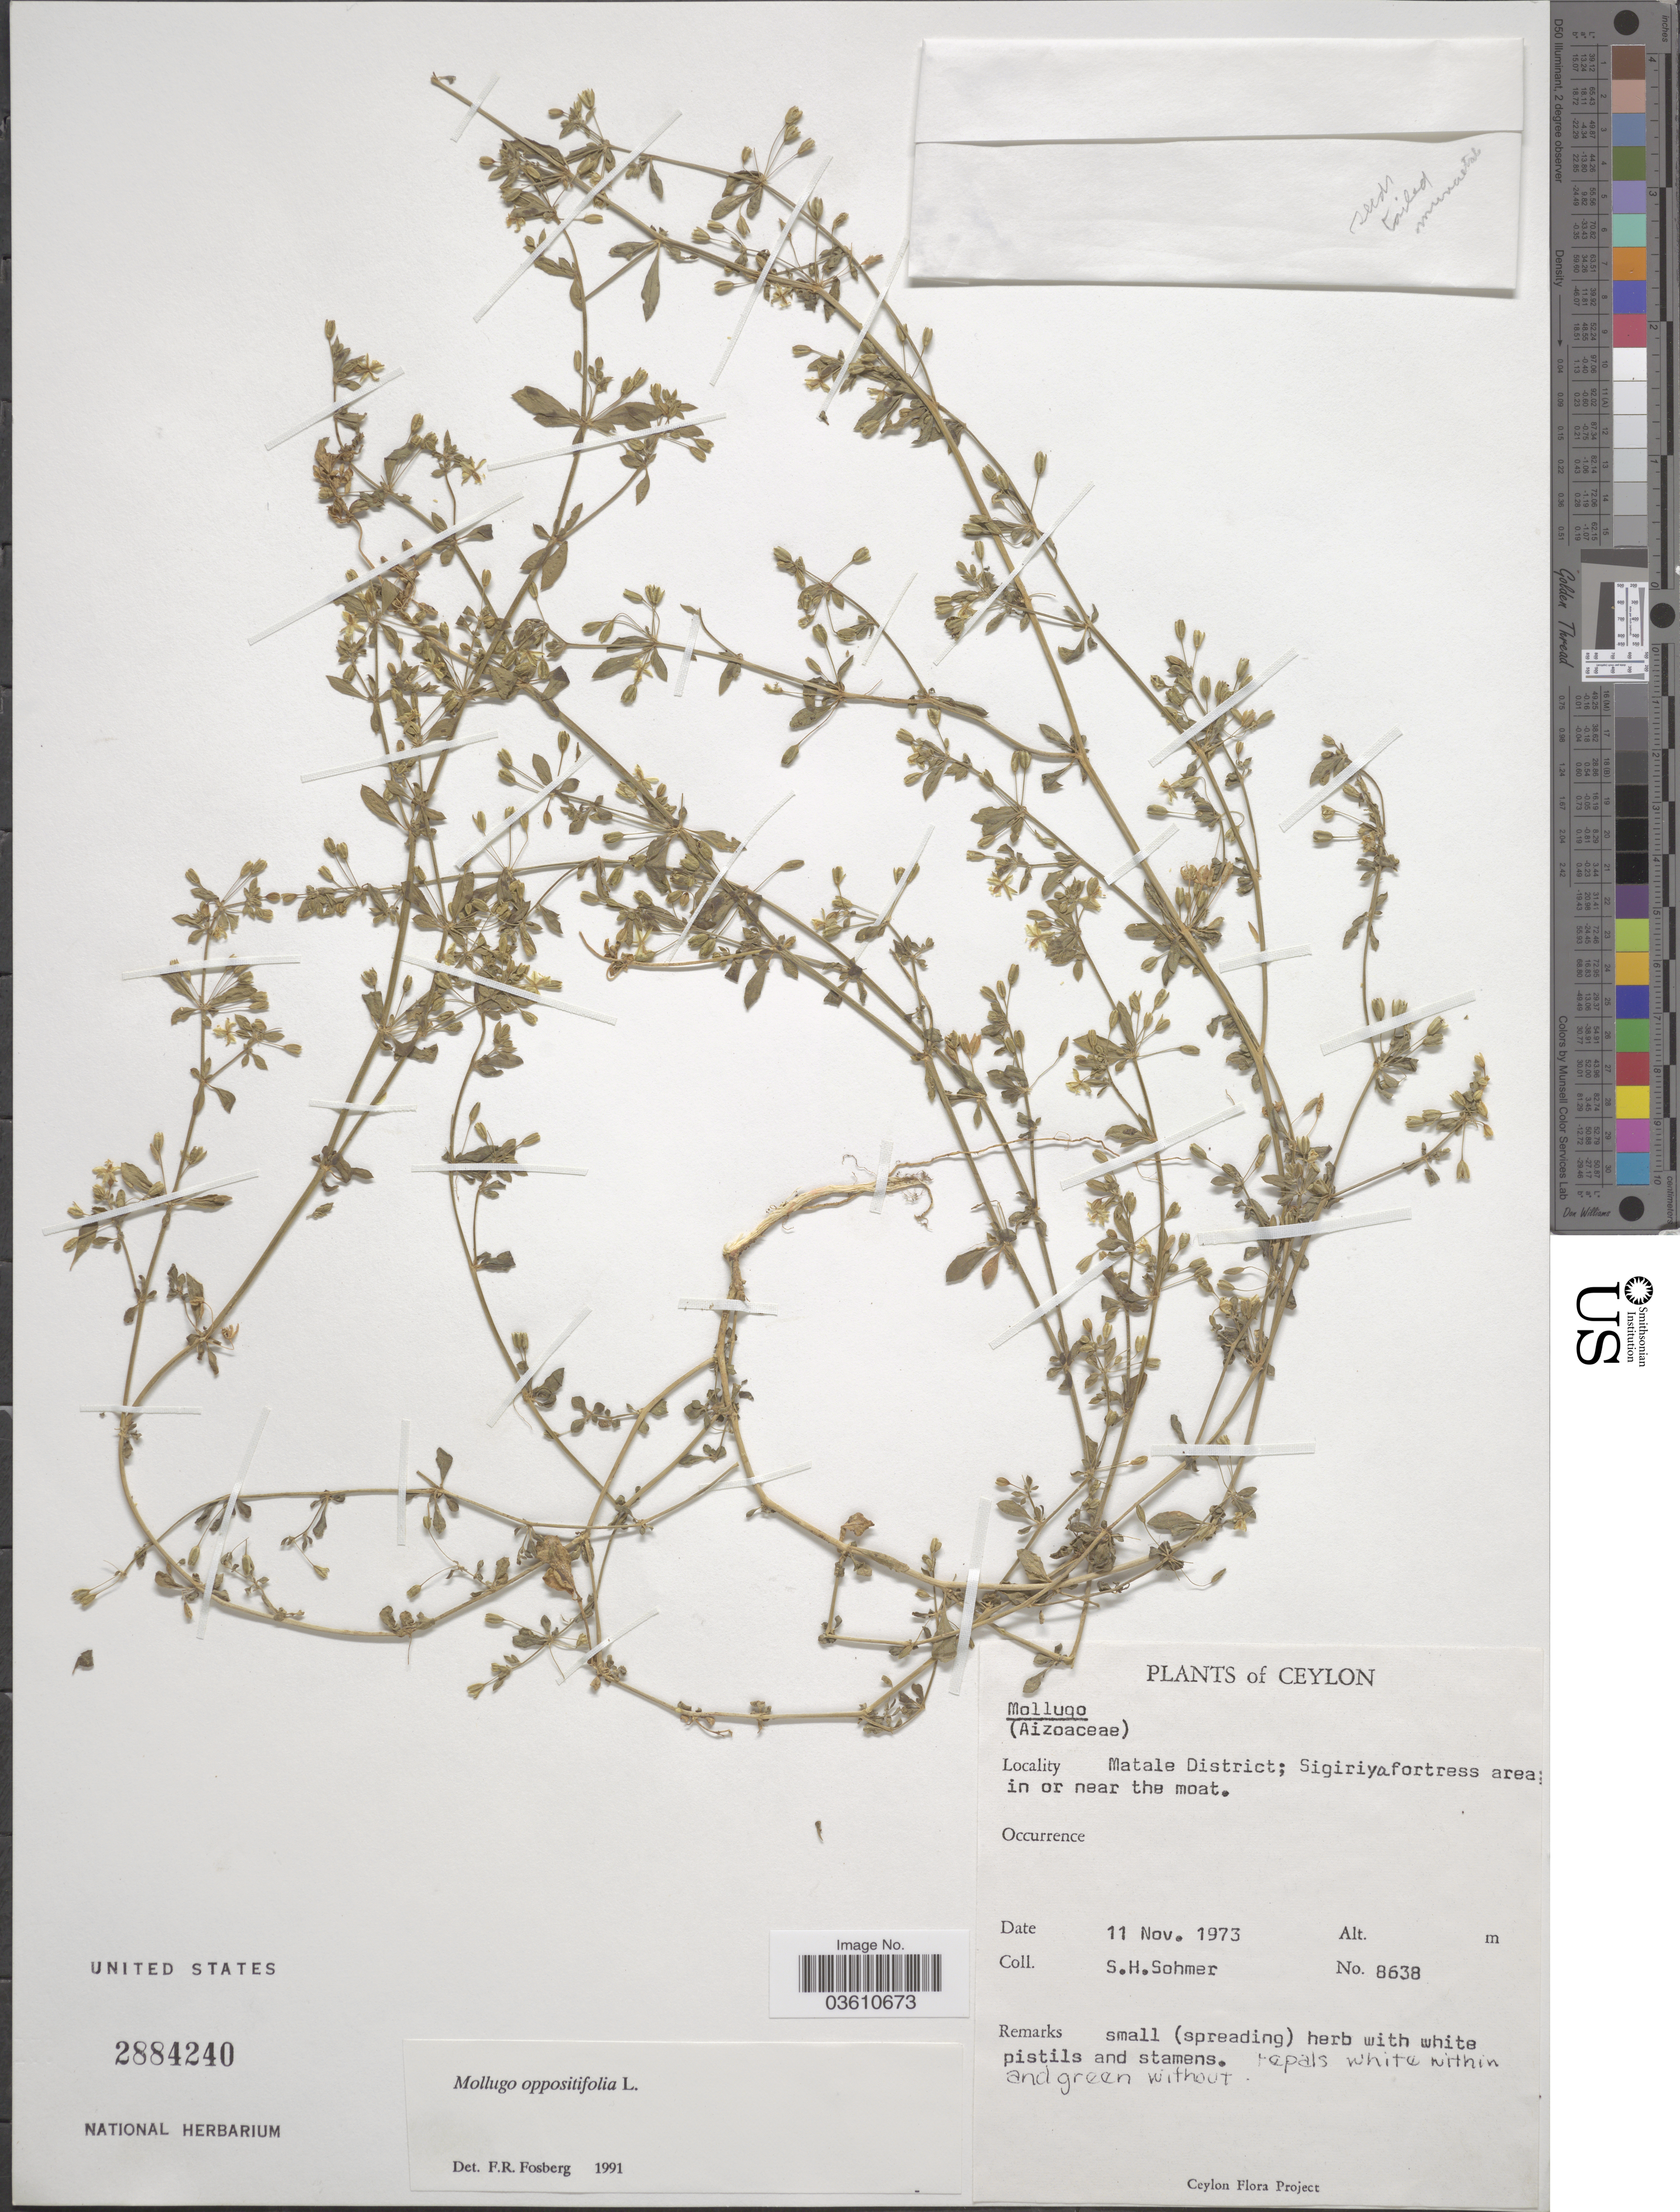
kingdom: Plantae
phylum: Tracheophyta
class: Magnoliopsida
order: Caryophyllales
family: Molluginaceae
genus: Glinus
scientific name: Glinus oppositifolius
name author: (L.) Aug. DC.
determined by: Strong, Mark T., (BOT), Smithsonian Institution - National Museum of Natural History (UNITED STATES)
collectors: S. H. Sohmer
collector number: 8638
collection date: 1973-11-11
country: Sri Lanka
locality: Ceylon. Matale District; Sigiriya fortress area; in or near the moat.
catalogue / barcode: US 2884240